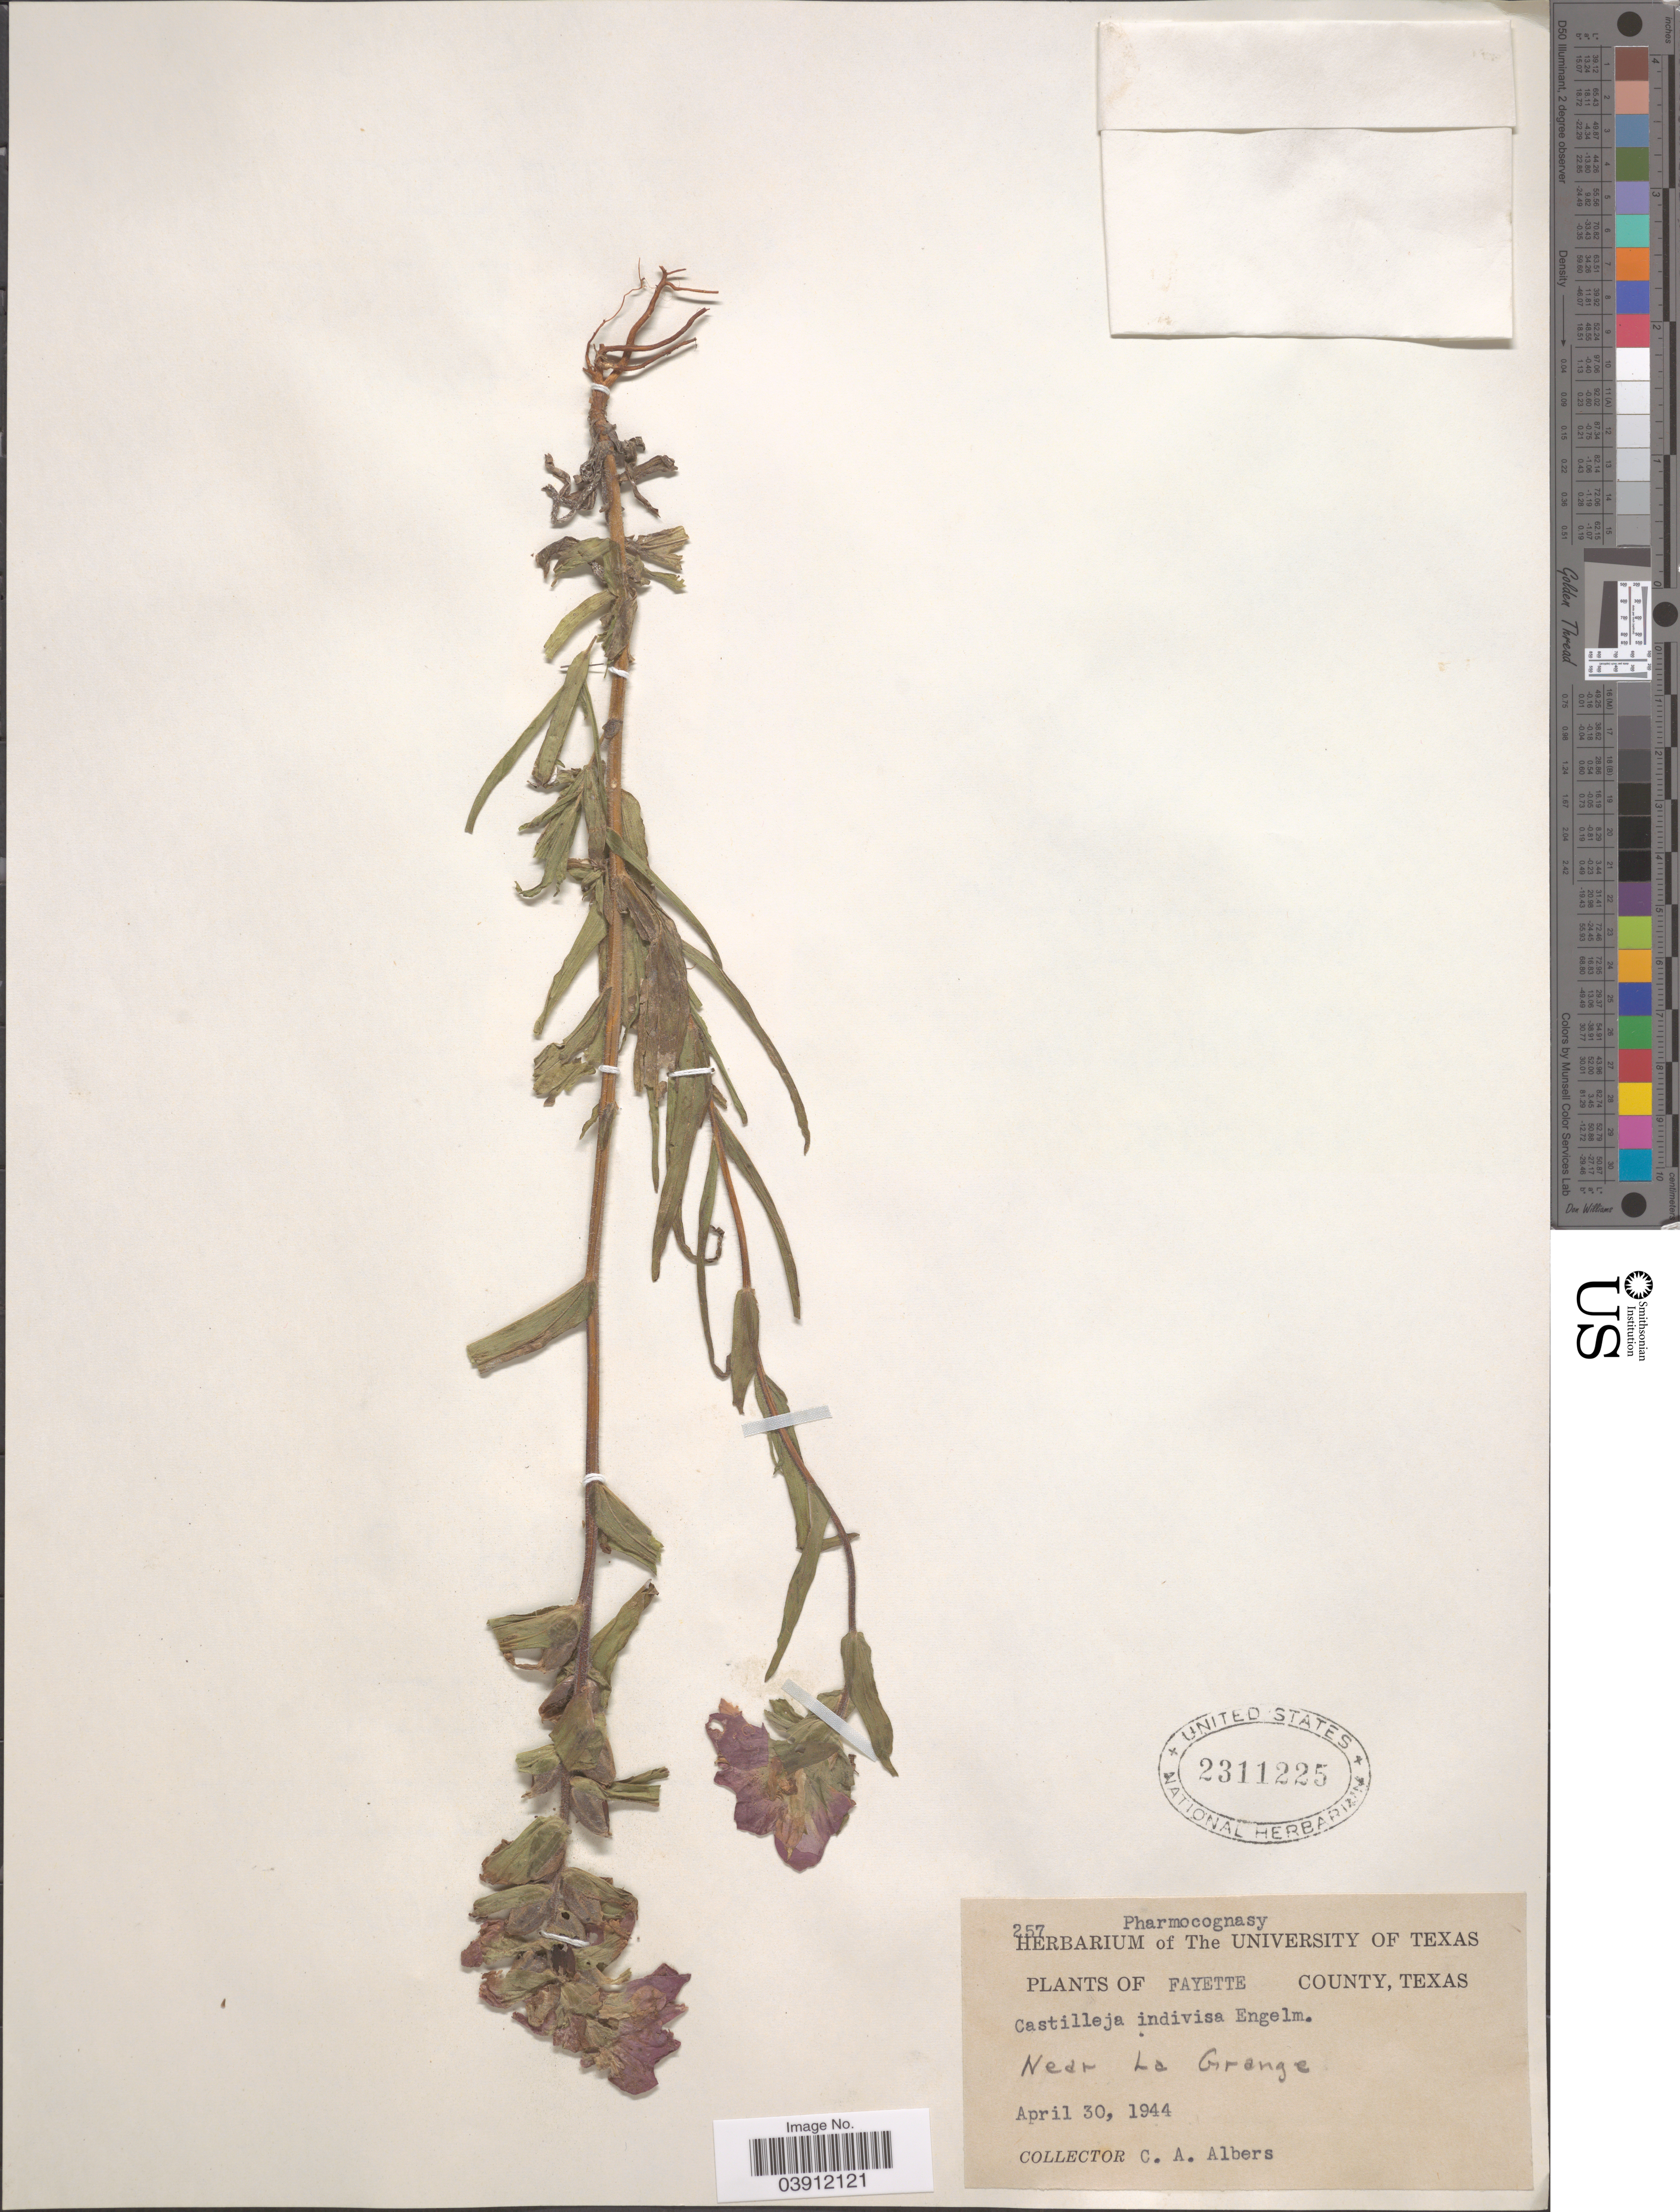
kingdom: Plantae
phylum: Tracheophyta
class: Magnoliopsida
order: Lamiales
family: Orobanchaceae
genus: Castilleja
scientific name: Castilleja indivisa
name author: Engelm. in Engelm. & A. Gray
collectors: C. Albers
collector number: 257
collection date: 1944-04-30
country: United States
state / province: Texas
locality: Fayette County. Near La Grange.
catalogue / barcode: US 2311225